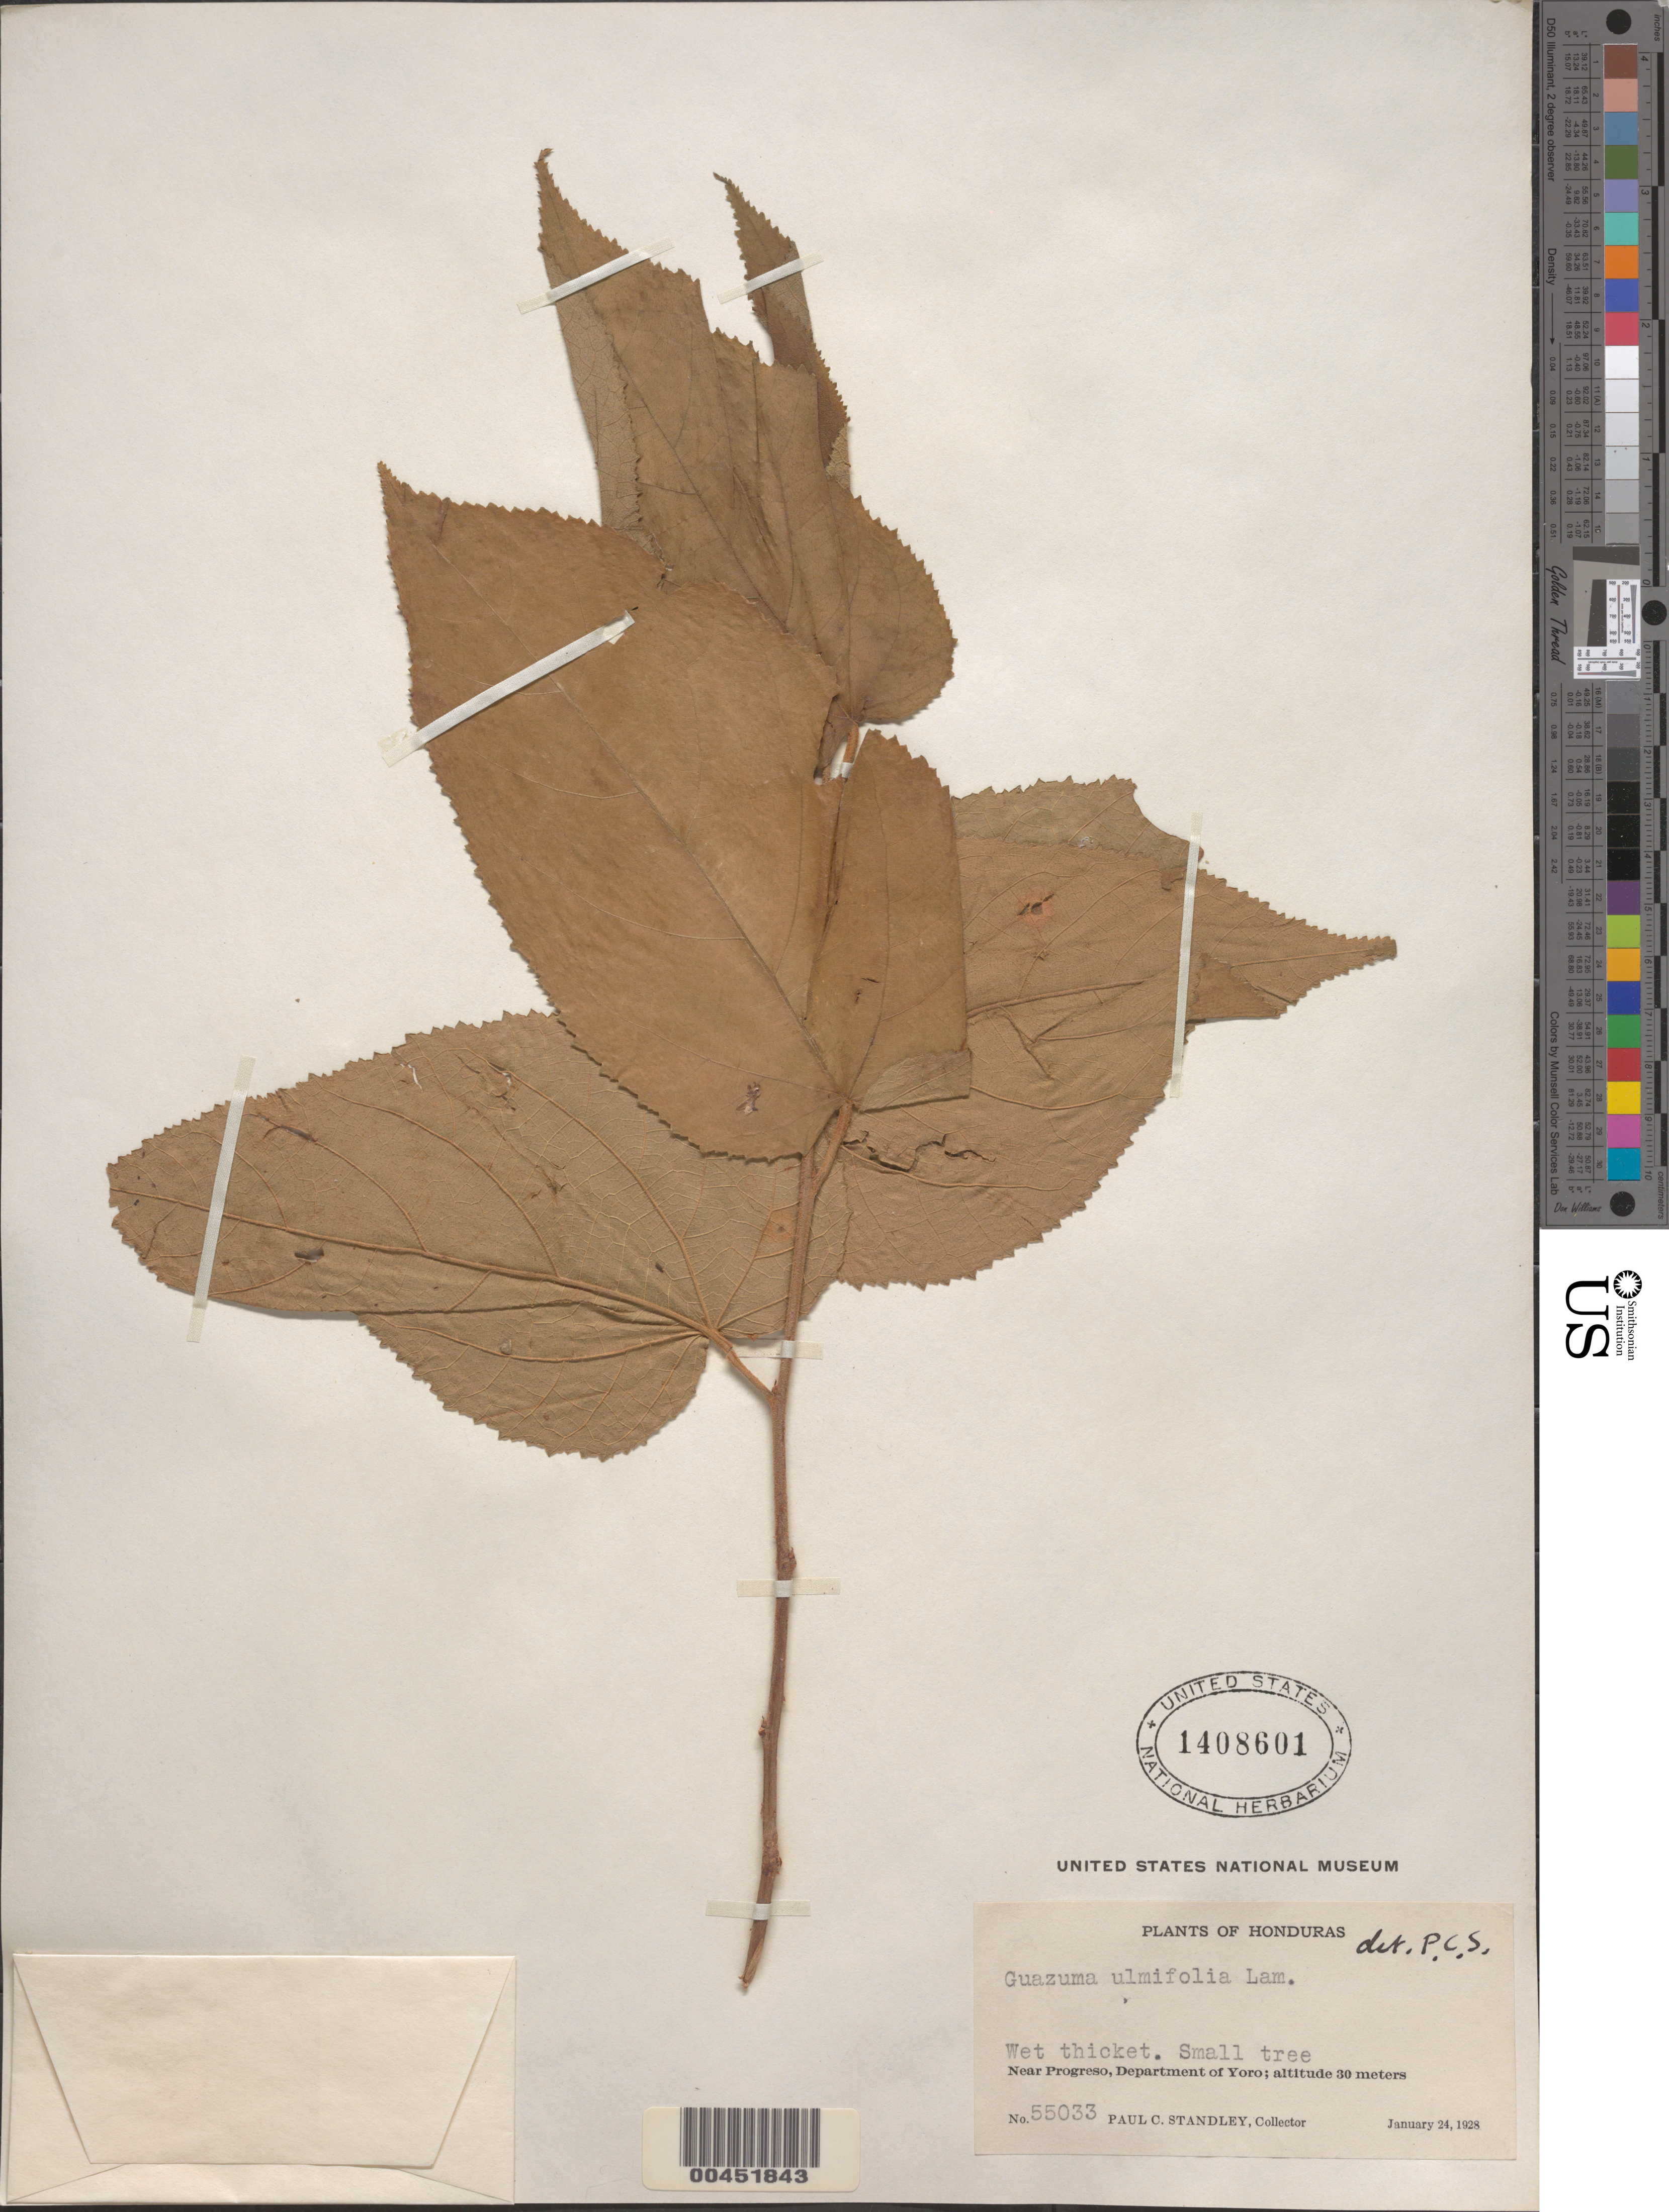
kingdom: Plantae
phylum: Tracheophyta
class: Magnoliopsida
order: Malvales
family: Malvaceae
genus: Guazuma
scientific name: Guazuma ulmifolia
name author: Lam.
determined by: Standley, Paul C.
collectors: P. C. Standley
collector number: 55033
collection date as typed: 24 Jan 1928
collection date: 1928-01-24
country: Honduras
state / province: Yoro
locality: Near Progreso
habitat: Wet thicket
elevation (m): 30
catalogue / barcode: US 1408601